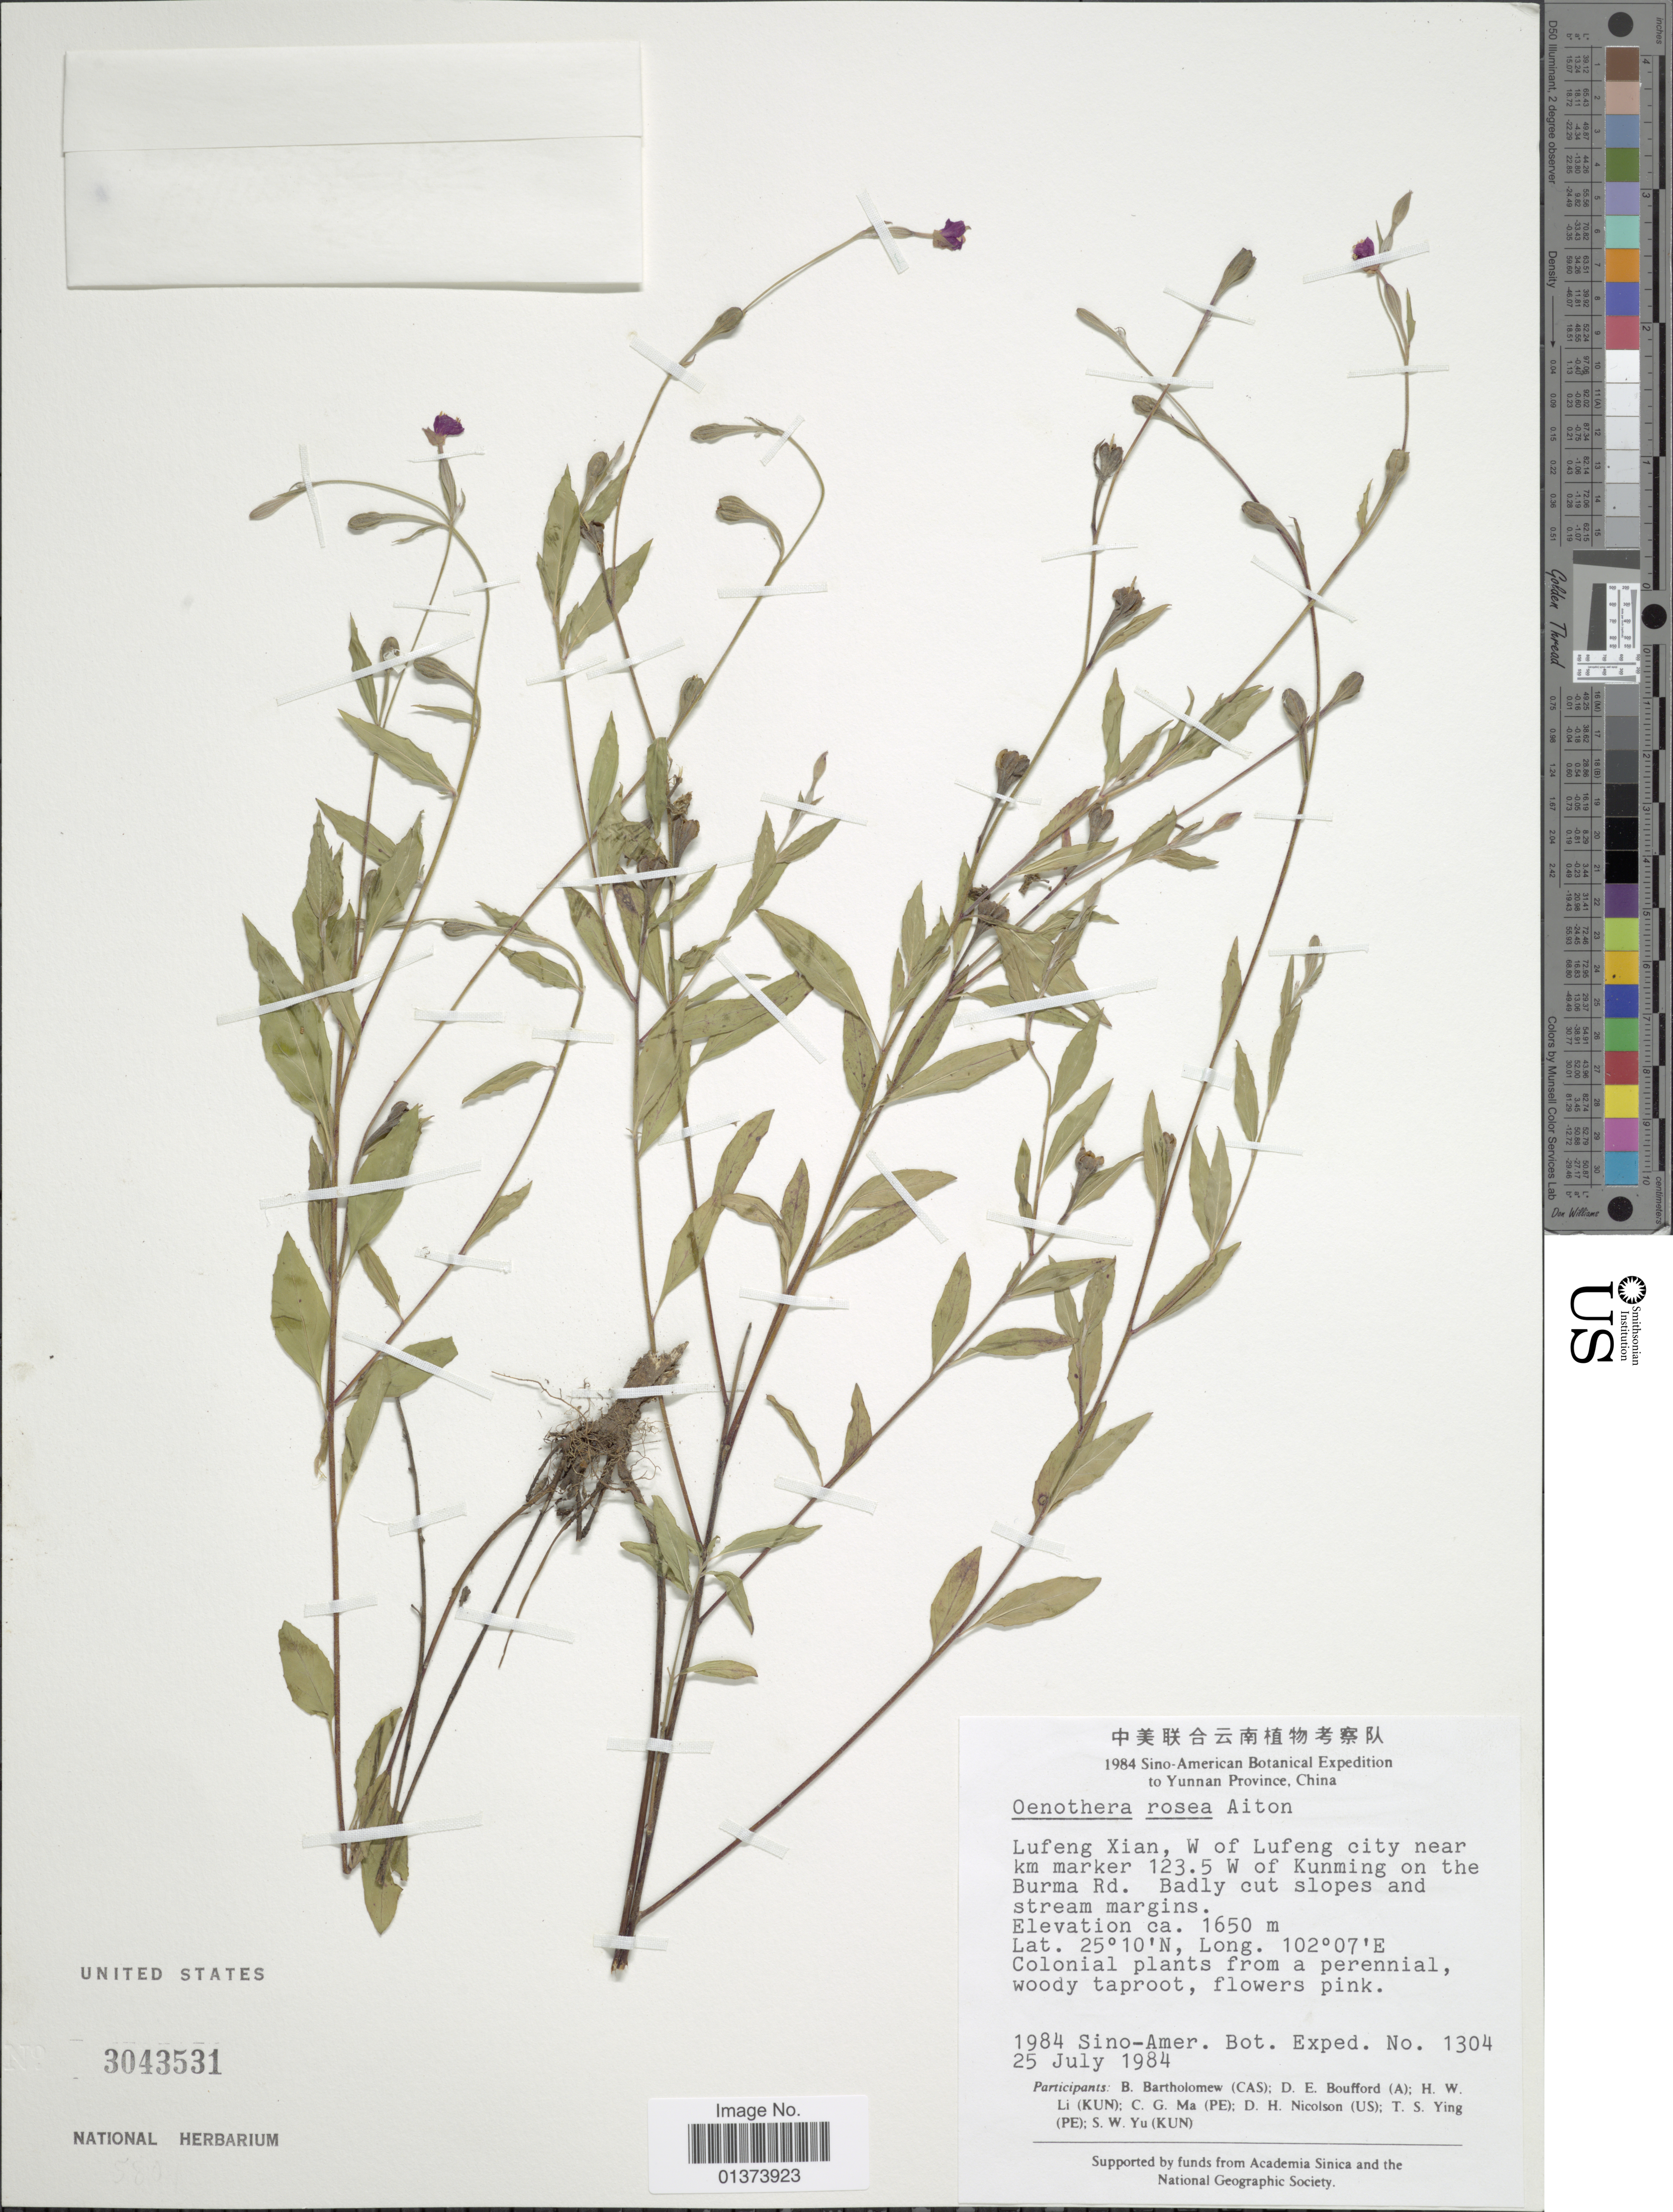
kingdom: Plantae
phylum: Tracheophyta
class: Magnoliopsida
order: Myrtales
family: Onagraceae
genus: Oenothera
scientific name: Oenothera rosea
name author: L'Hér. ex Aiton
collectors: B. Bartholomew, D. Bouffod, H. W. Li, C. Ma & et al.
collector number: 1984 Sino-Amer. Bot. Exped. No. 1304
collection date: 1984-07-25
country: China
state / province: Yunnan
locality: Lufeng Xian, W of Lufeng city near km marker 123.5 W of Kunming on the Burma Rd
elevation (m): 1650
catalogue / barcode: US 3043531